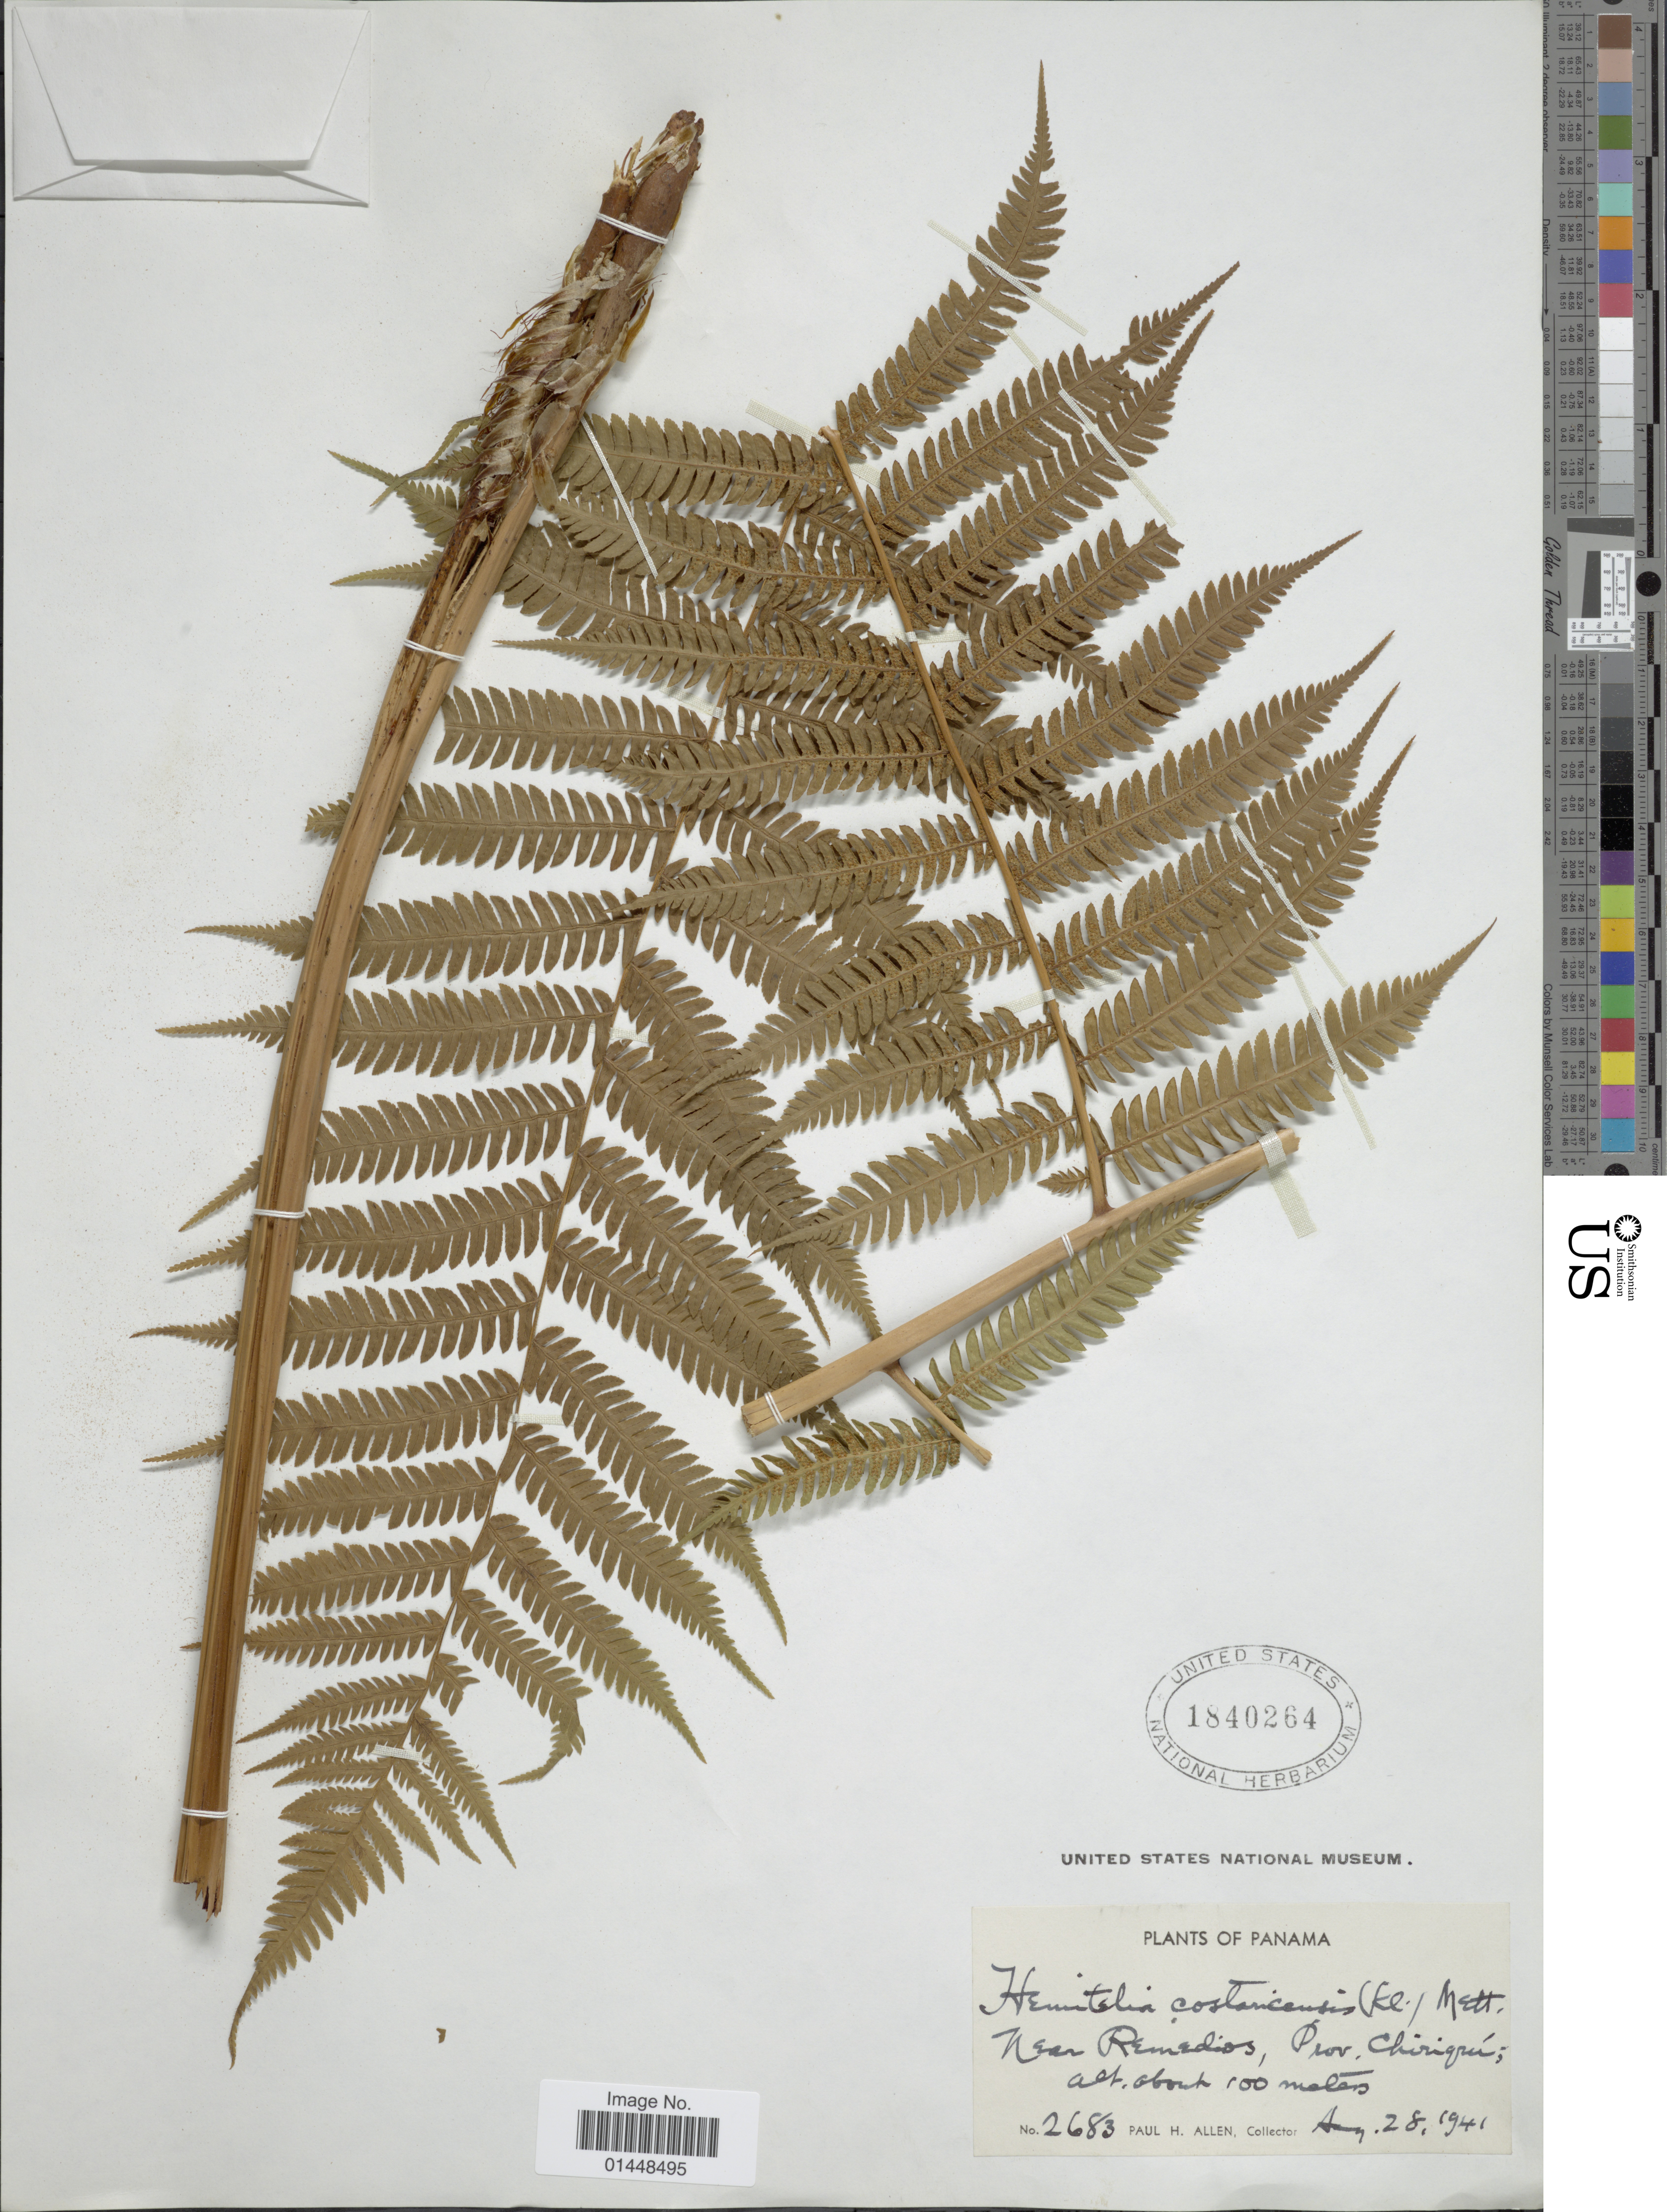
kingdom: Plantae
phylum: Tracheophyta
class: Polypodiopsida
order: Cyatheales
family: Cyatheaceae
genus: Cyathea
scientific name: Cyathea costaricensis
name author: (Kuhn) Domin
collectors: P. H. Allen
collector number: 2683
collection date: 1941-08-28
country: Panama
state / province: Chiriqui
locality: Near Remedios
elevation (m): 100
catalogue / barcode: US 1840264